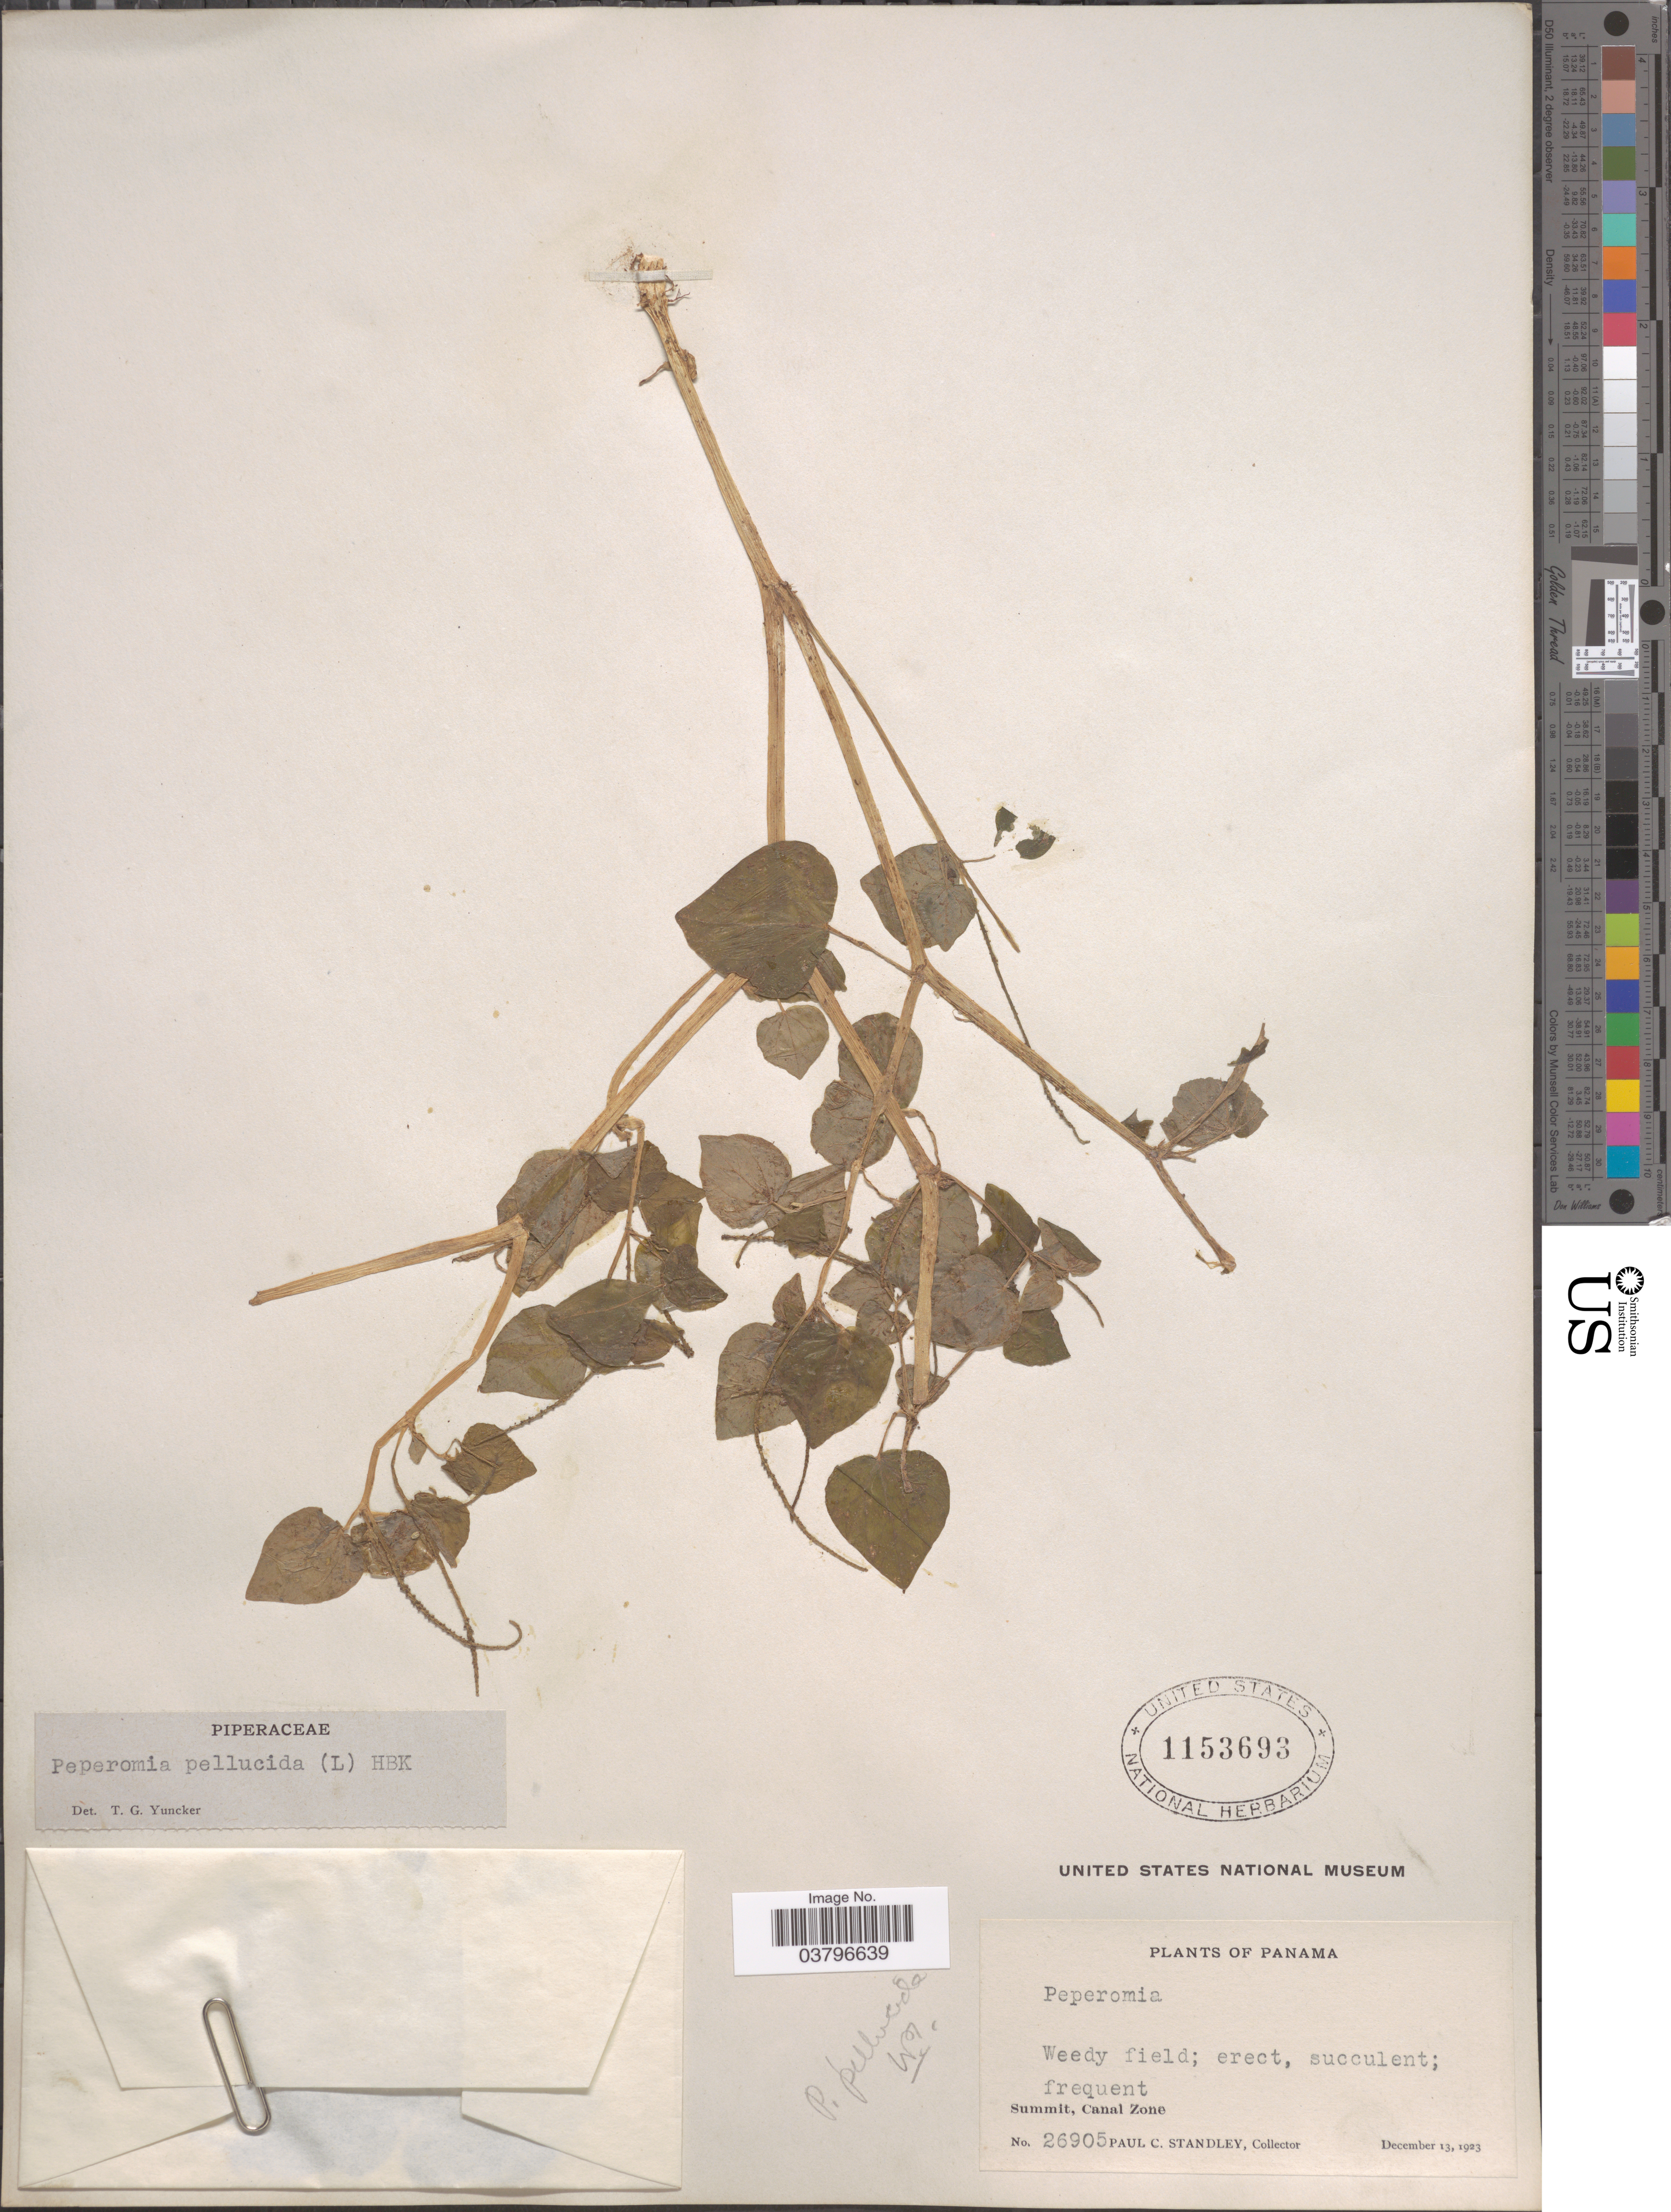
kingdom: Plantae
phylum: Tracheophyta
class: Magnoliopsida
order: Piperales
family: Piperaceae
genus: Peperomia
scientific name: Peperomia pellucida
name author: (L.) Kunth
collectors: P. C. Standley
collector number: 26905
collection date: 1923-12-13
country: Panama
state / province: Colón / Panamá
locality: Summit, Canal Zone.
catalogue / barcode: US 1153693